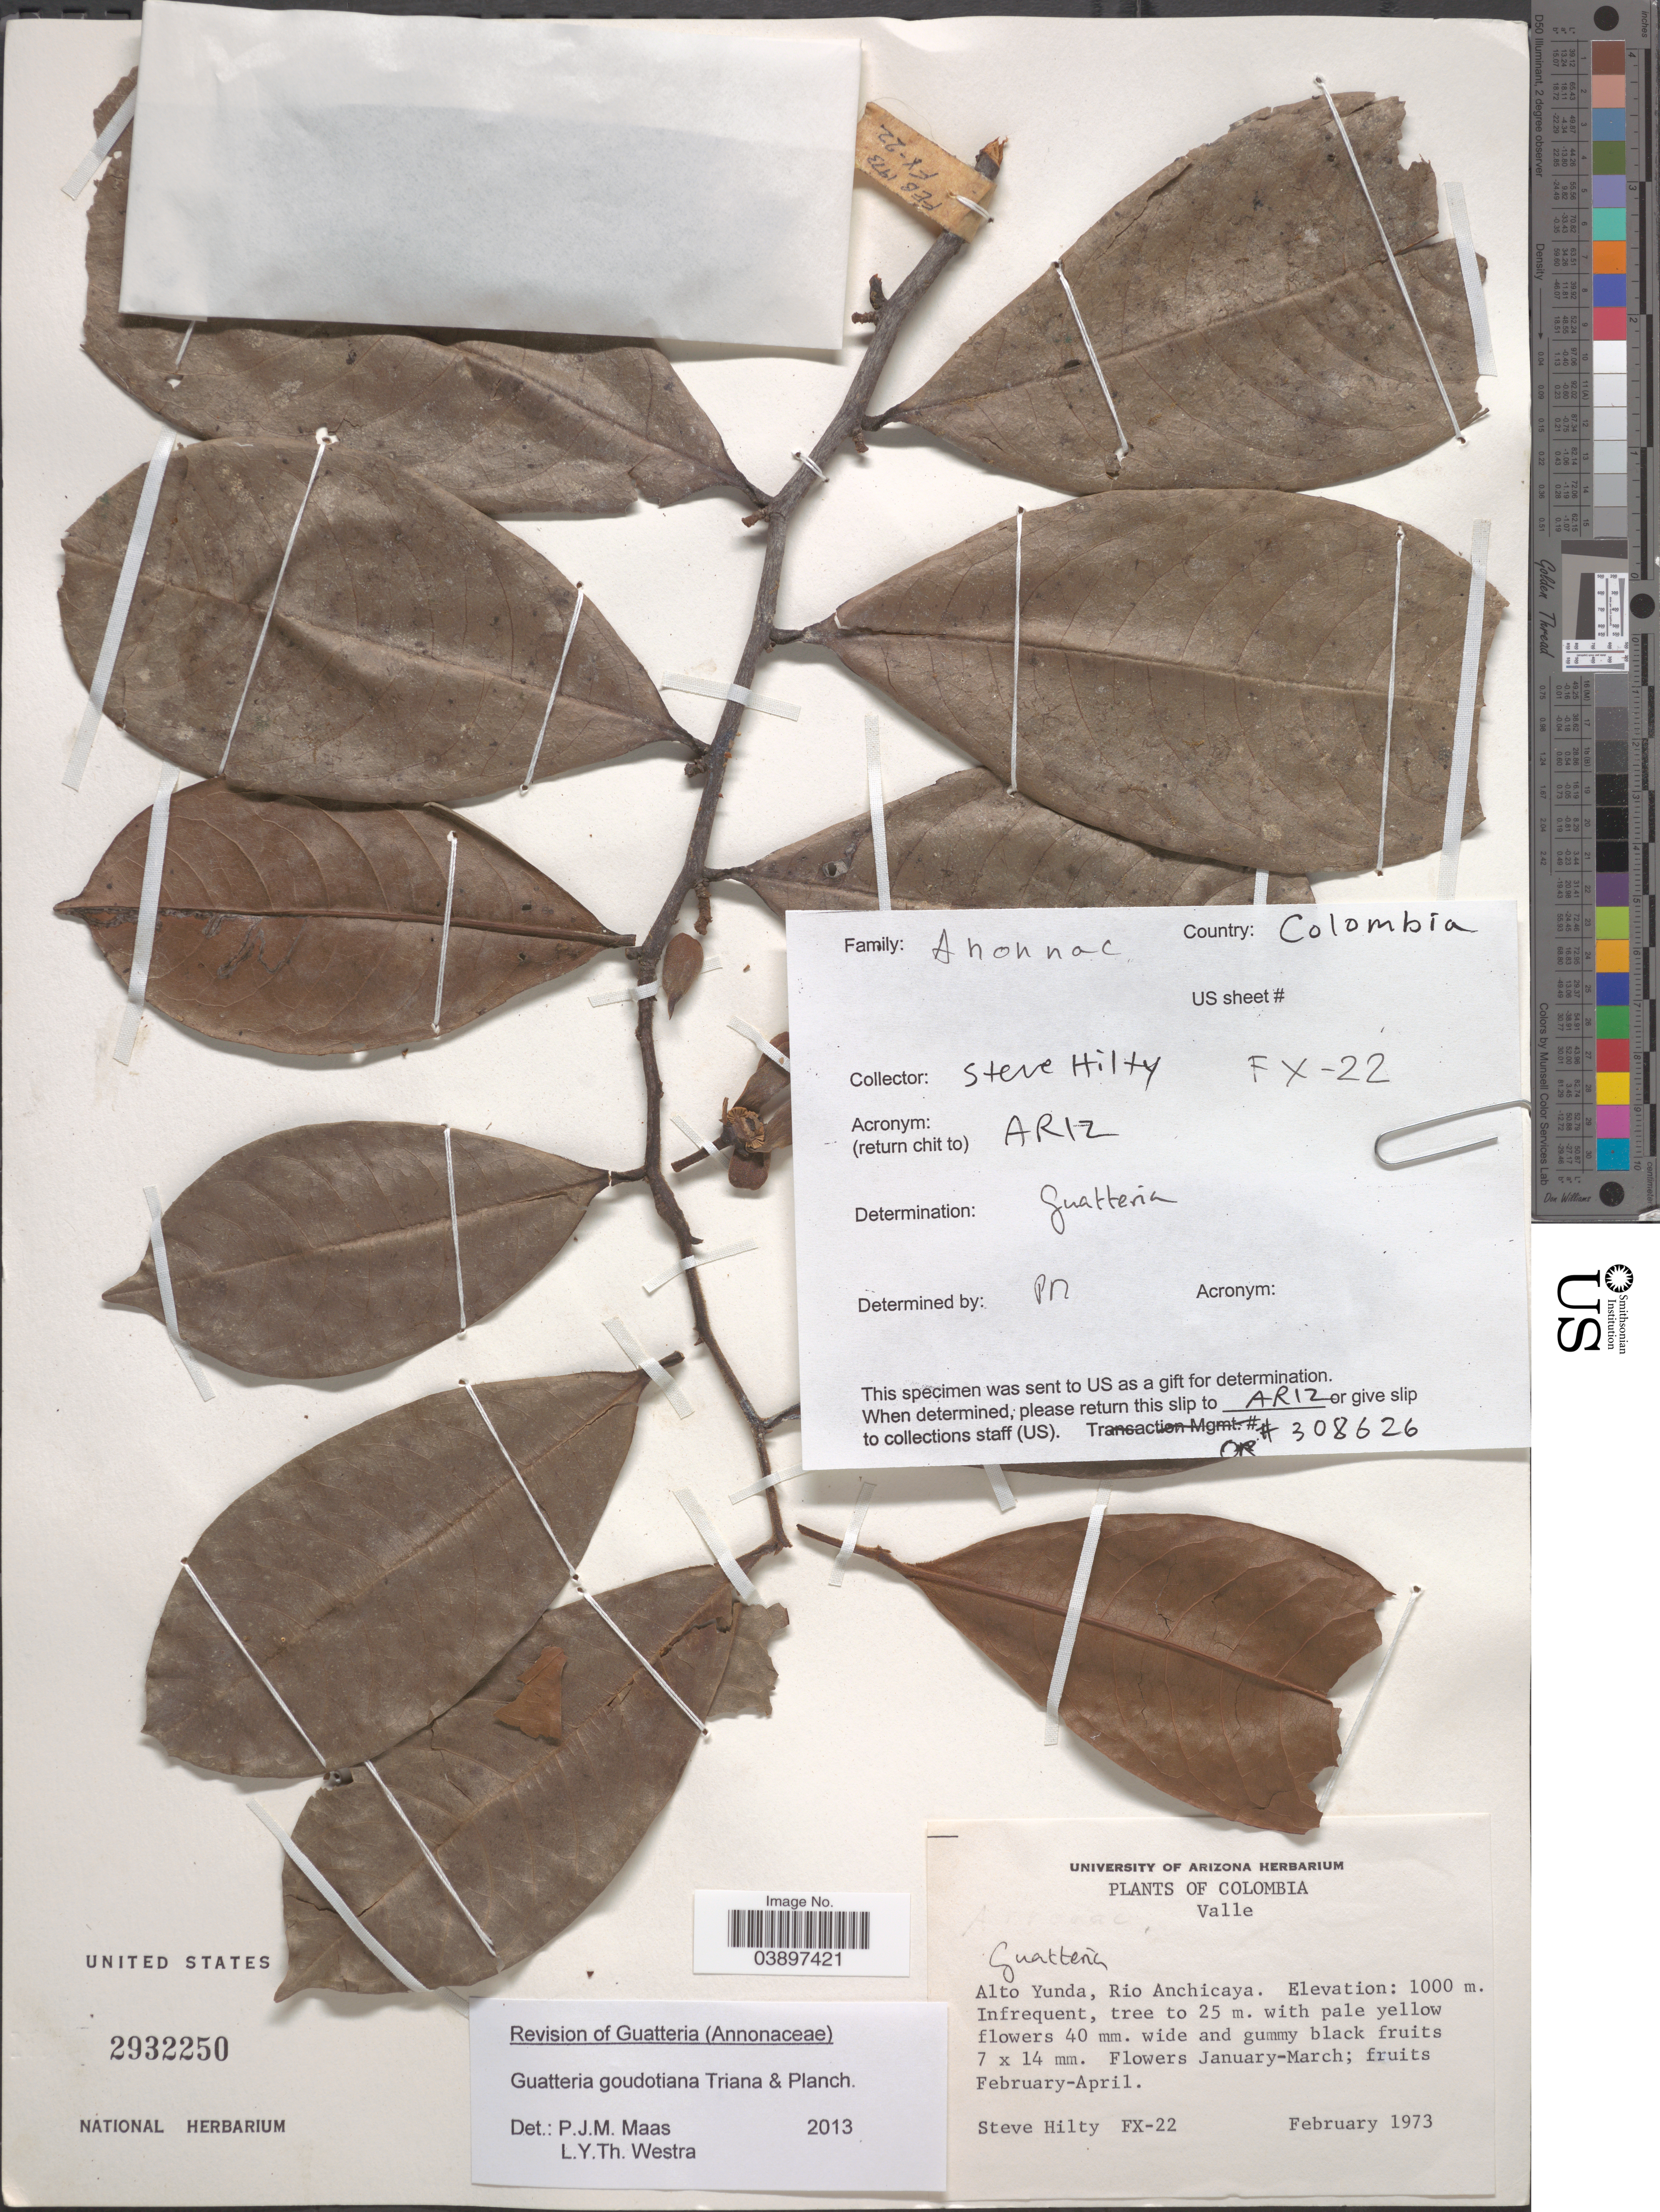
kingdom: Plantae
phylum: Tracheophyta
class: Magnoliopsida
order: Magnoliales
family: Annonaceae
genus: Guatteria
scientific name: Guatteria goudotiana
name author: Triana & Planch.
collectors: S. Hilty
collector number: FX-22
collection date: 1973-02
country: Colombia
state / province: Valle del Cauca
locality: Valle. Alto Yunda, Rio Anchicaya.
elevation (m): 1000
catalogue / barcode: US 2932250